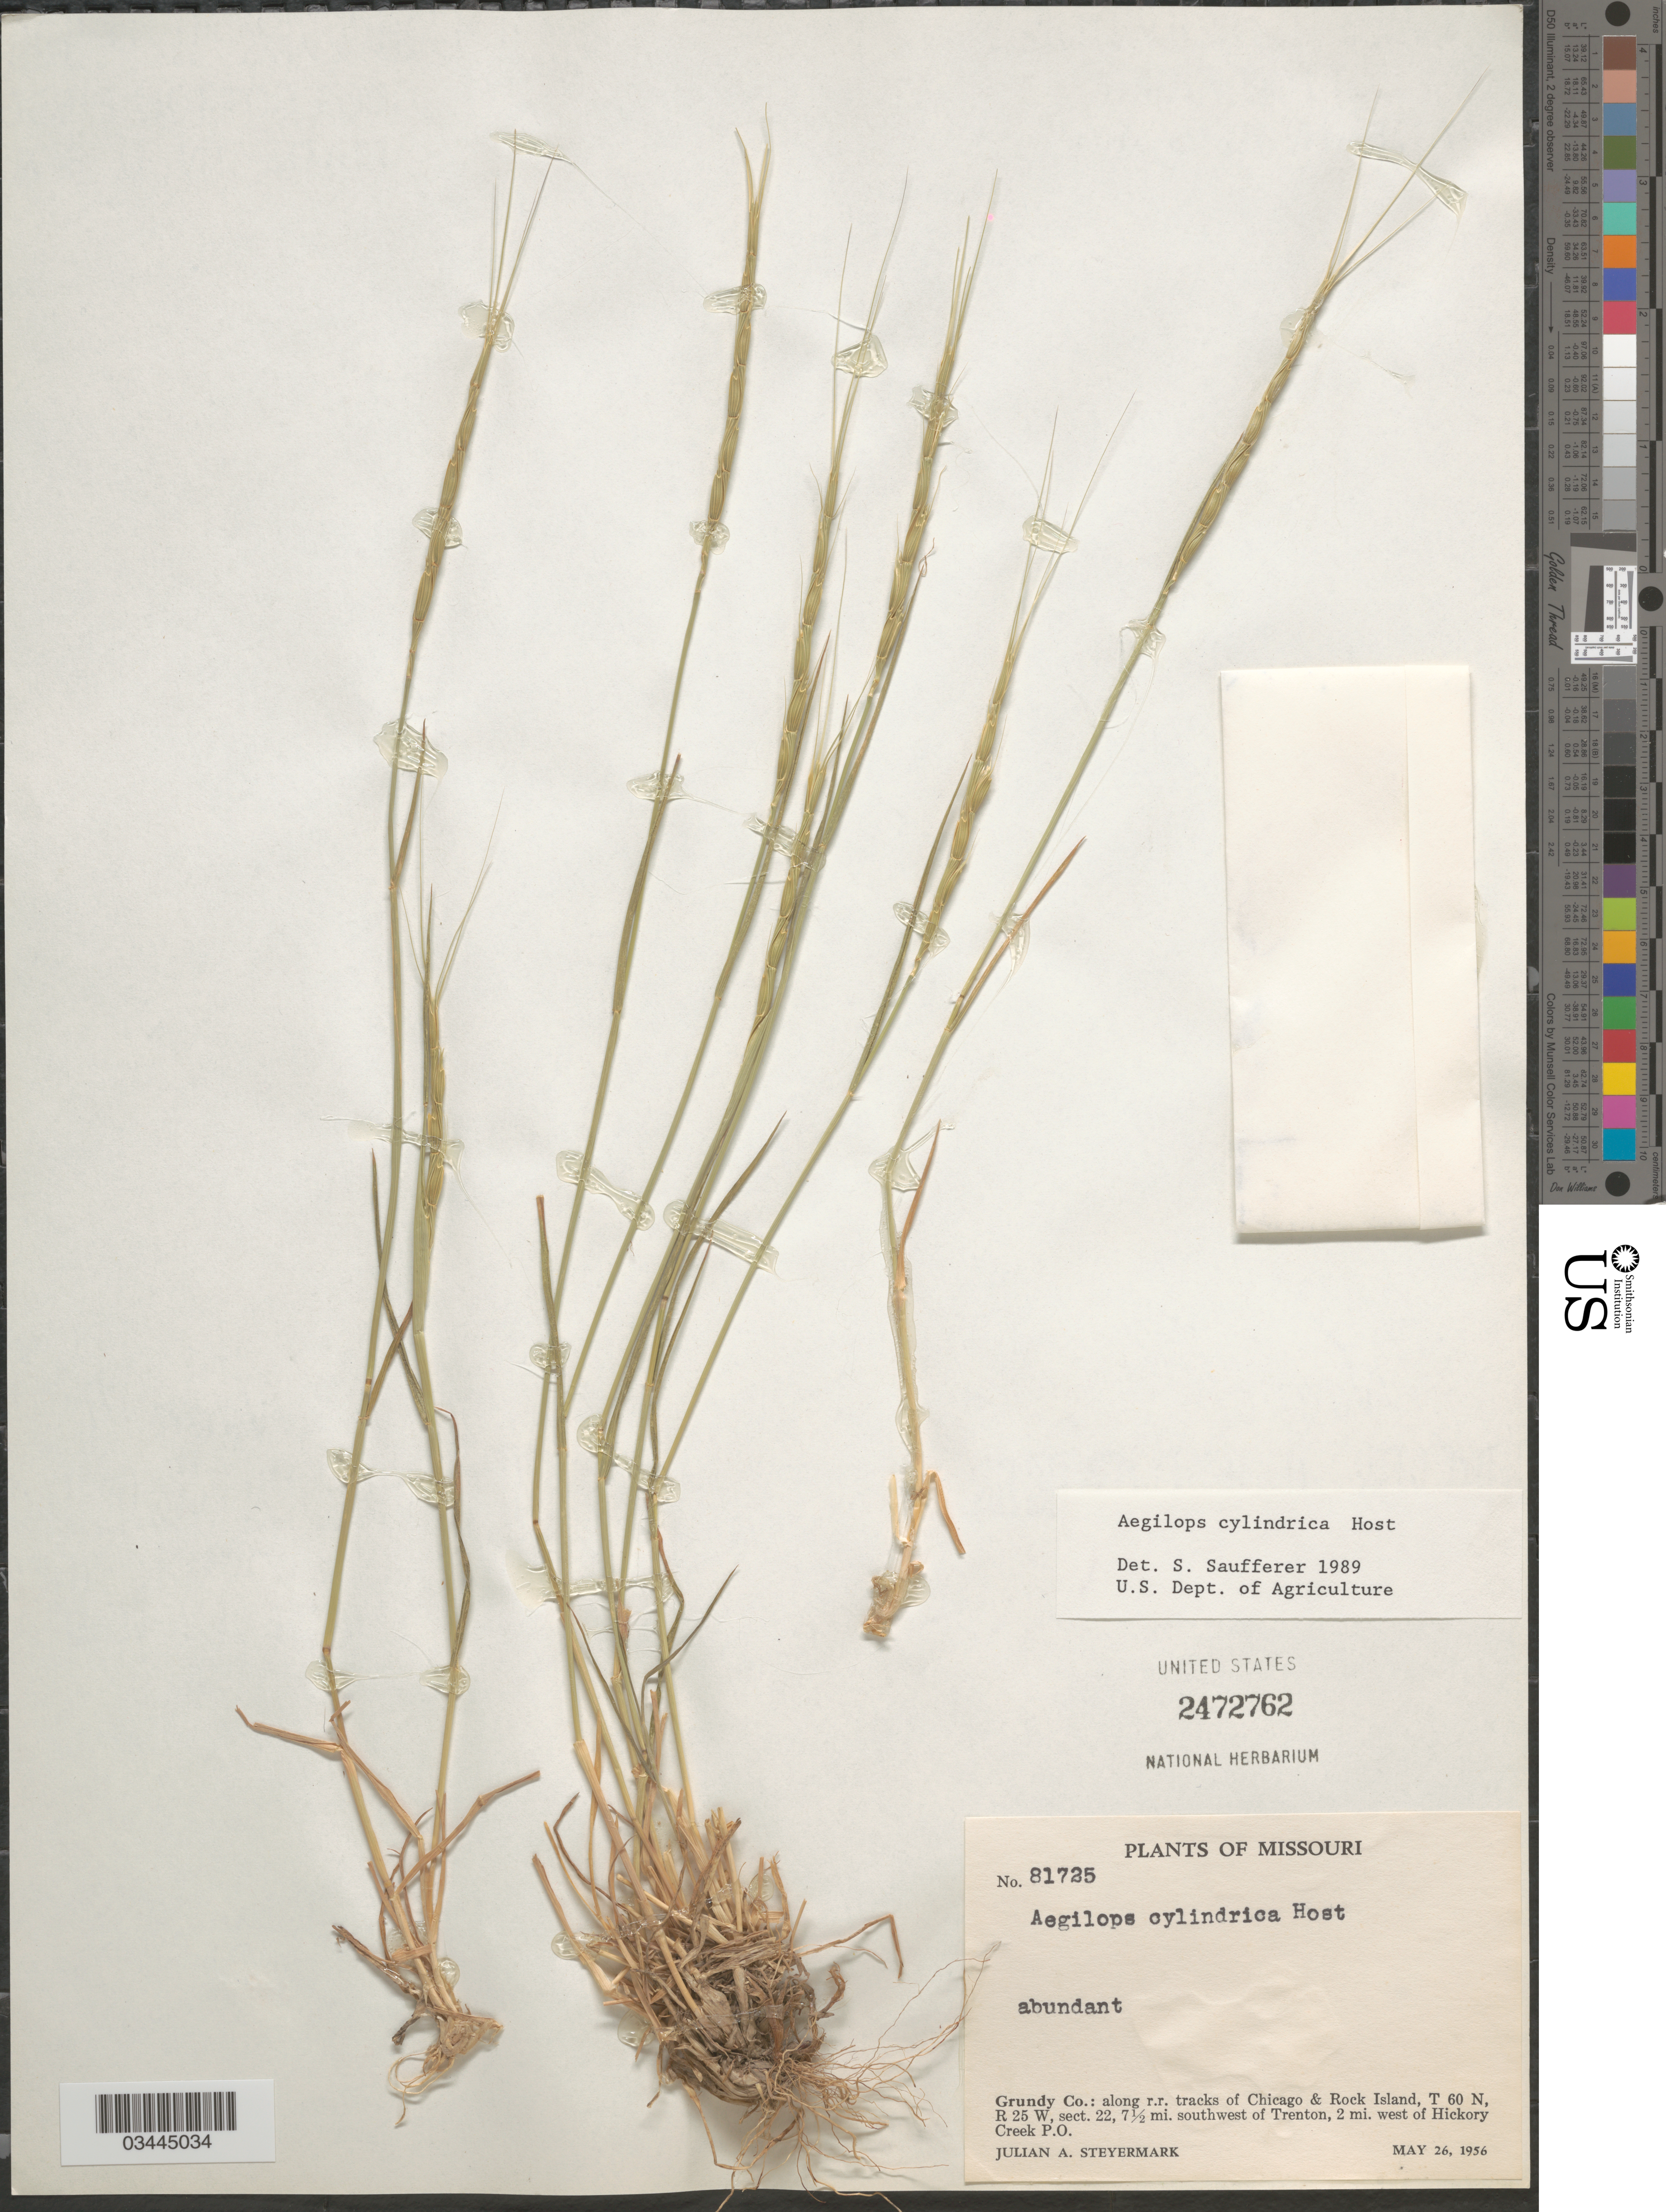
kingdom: Plantae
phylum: Tracheophyta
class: Liliopsida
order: Poales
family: Poaceae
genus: Aegilops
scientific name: Aegilops cylindrica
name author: Host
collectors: J. Steyermark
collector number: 81725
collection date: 1956-05-26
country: United States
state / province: Missouri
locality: Abundant. Grundy Co.: along r.r. tracks of Chicago & Rock Island, T 60 N, R 25 W, sect. 22, 7½ mi. southwest of Trenton, 2 mi. west of Hickory Creek P.O.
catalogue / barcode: US 2472762